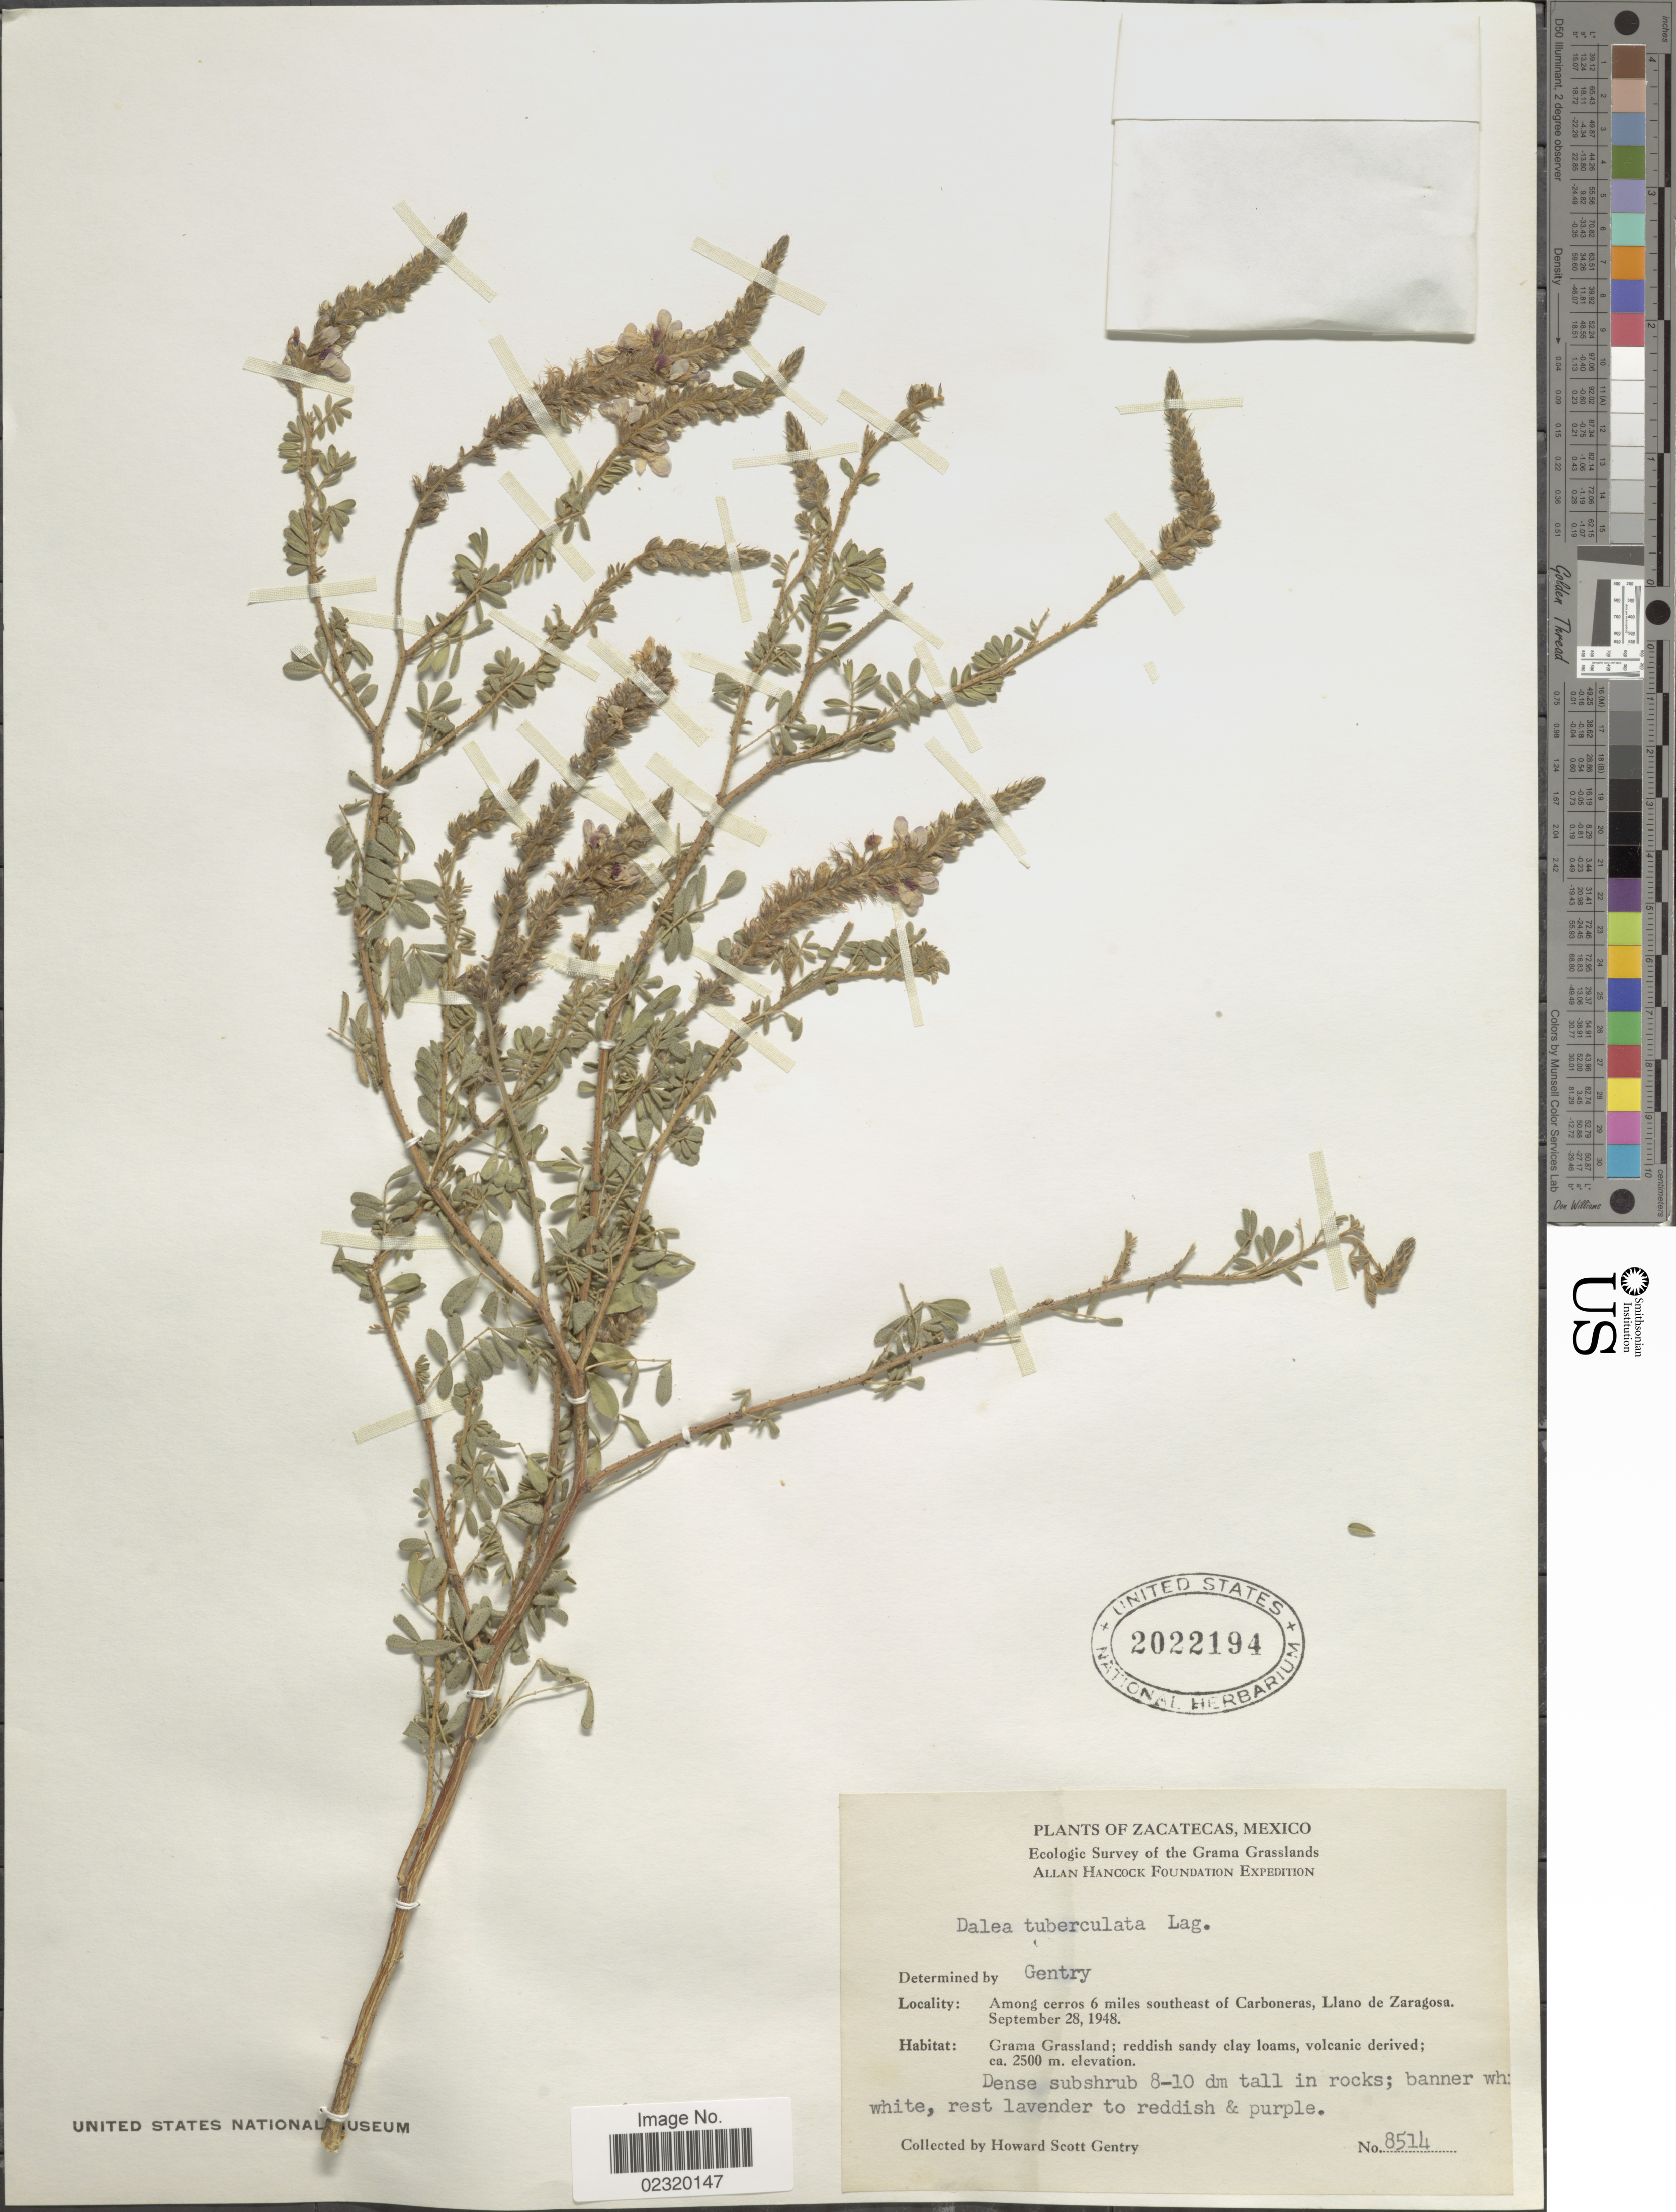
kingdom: Plantae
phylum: Tracheophyta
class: Magnoliopsida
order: Fabales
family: Fabaceae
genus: Dalea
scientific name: Dalea tuberculata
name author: Lag.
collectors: H. S. Gentry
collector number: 8514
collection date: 1948-09-28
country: Mexico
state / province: Zacatecas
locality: Amogn cerros 6 miles southeast of Carboneras, Llano de Zaragosa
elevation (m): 2500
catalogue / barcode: US 2022194